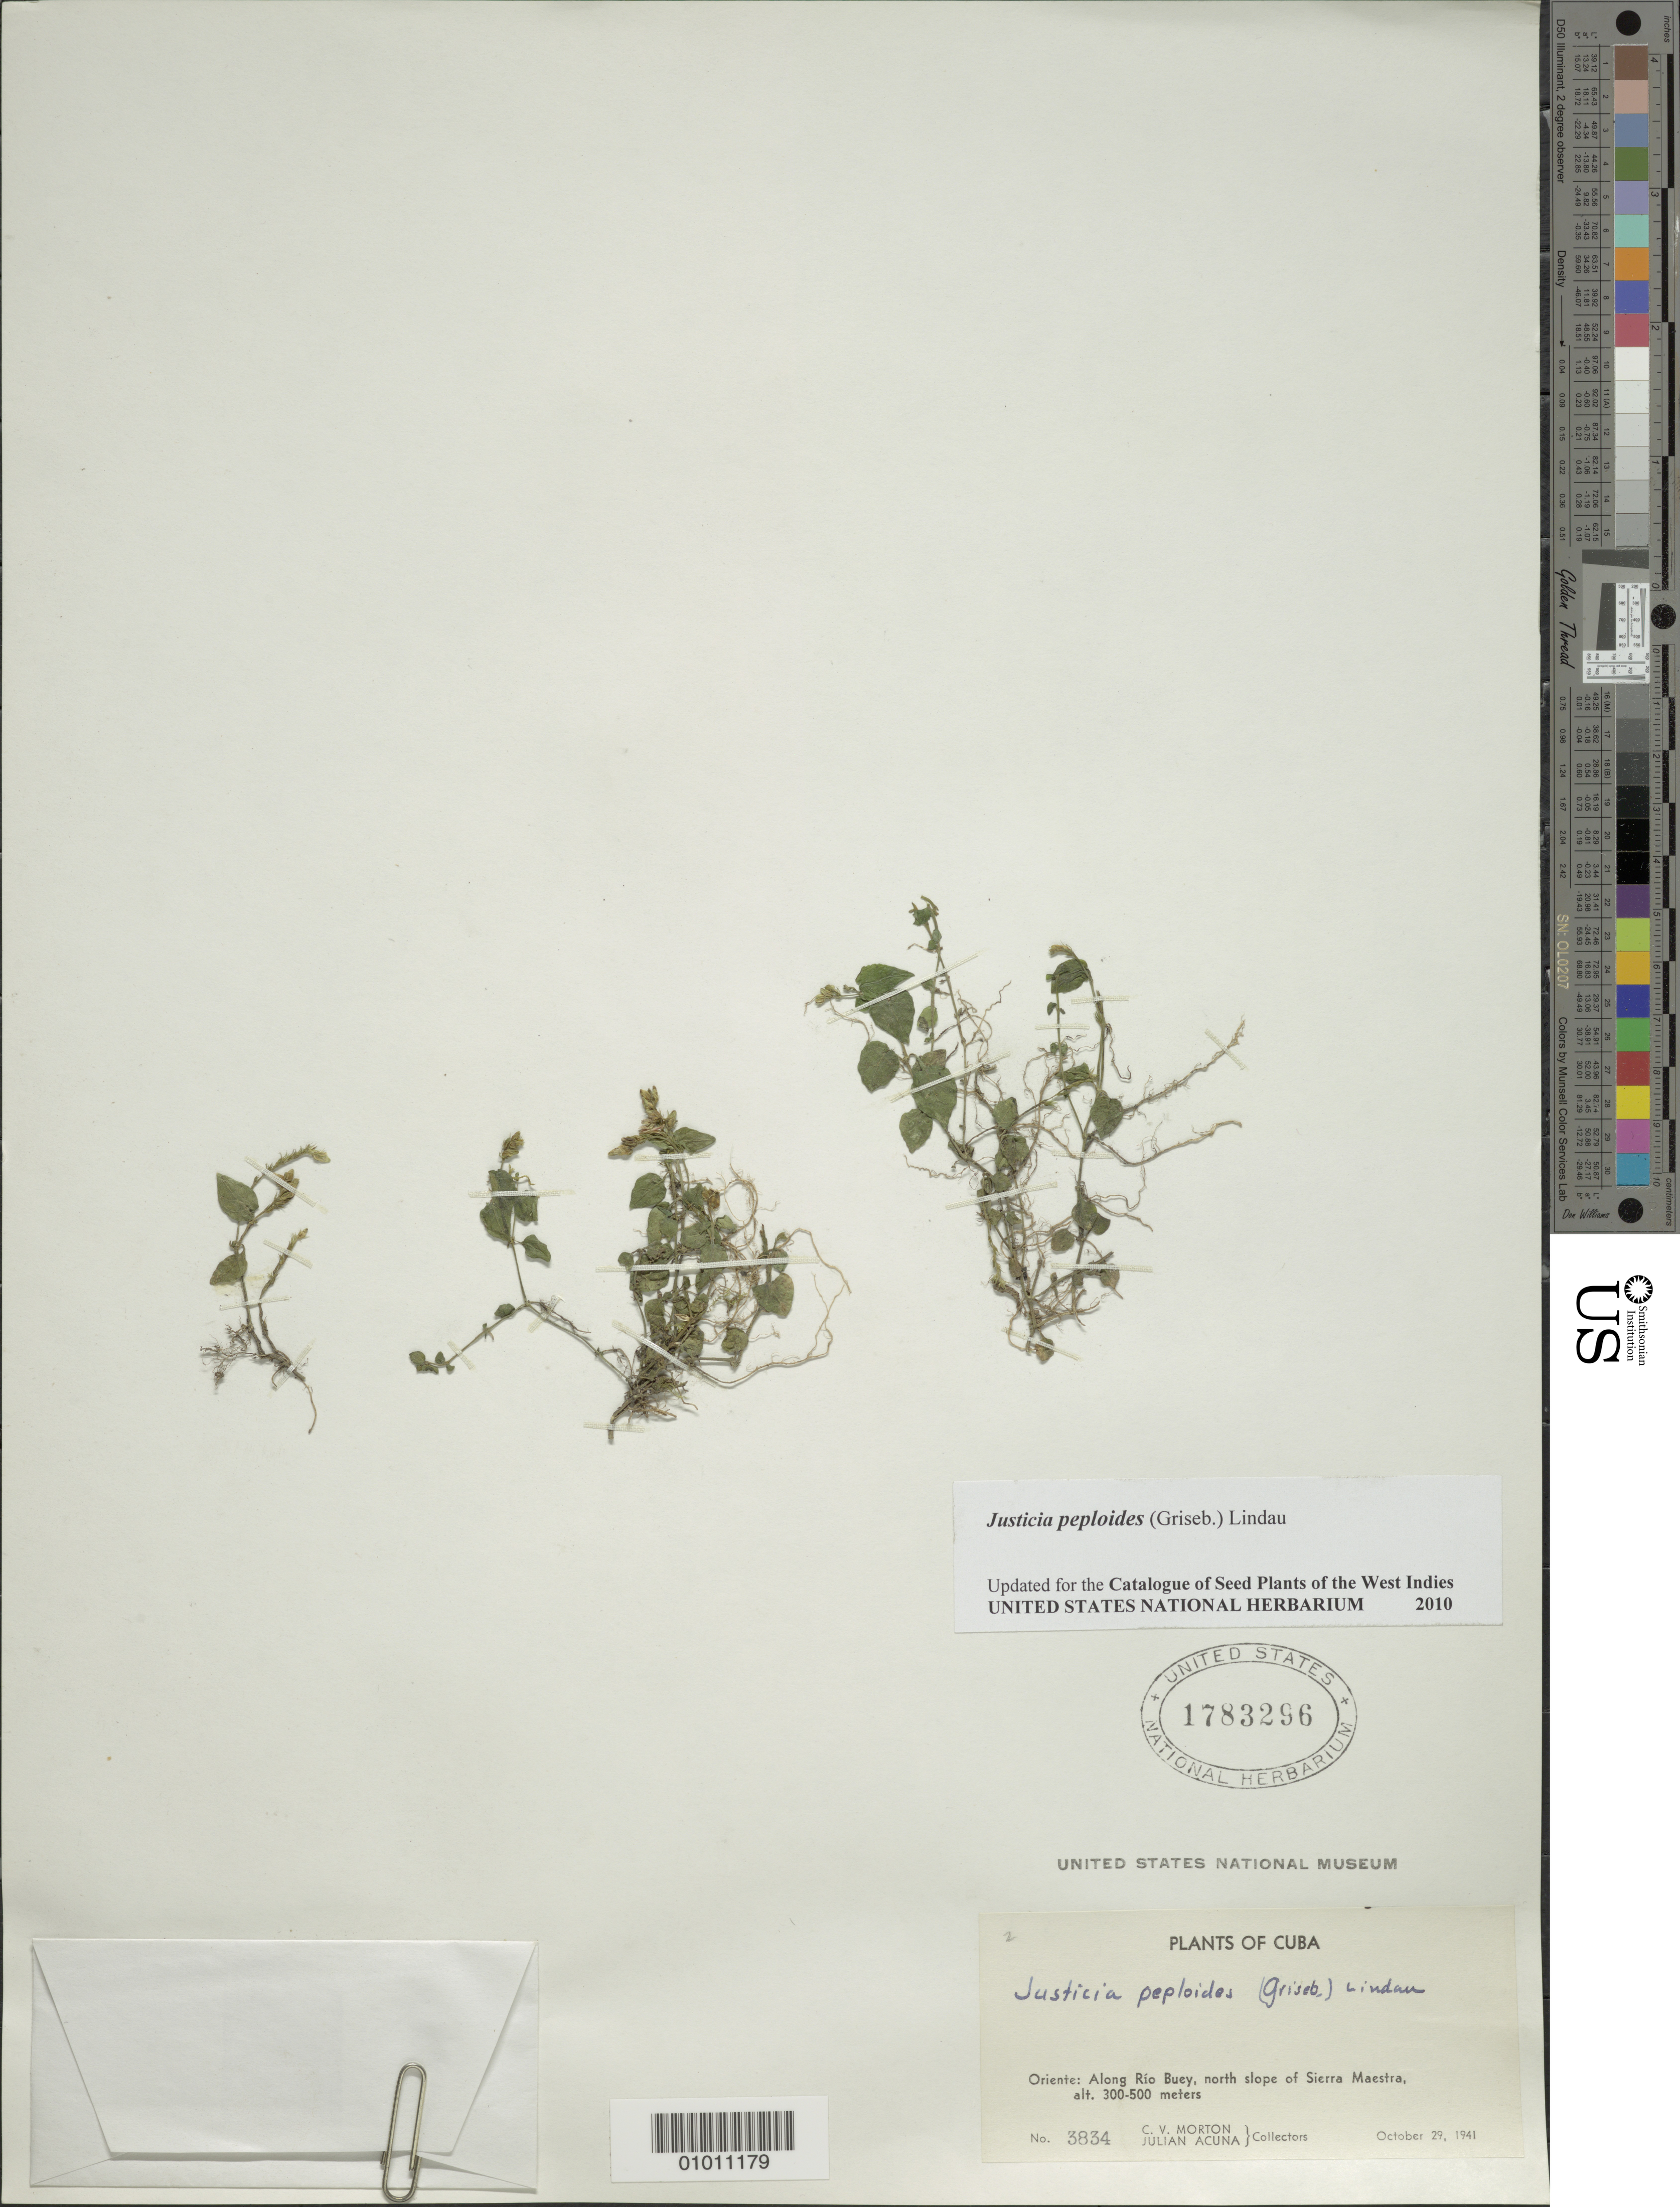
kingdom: Plantae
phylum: Tracheophyta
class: Magnoliopsida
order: Lamiales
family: Acanthaceae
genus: Justicia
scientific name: Justicia pectoralis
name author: Jacq.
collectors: C. V. Morton & J. Acuña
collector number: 3834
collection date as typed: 29 Oct 1941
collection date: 1941-10-29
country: Cuba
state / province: Granma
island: Cuba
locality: Along Río Buey, north slope of Sierra Maestra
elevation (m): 300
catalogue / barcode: US 1783296